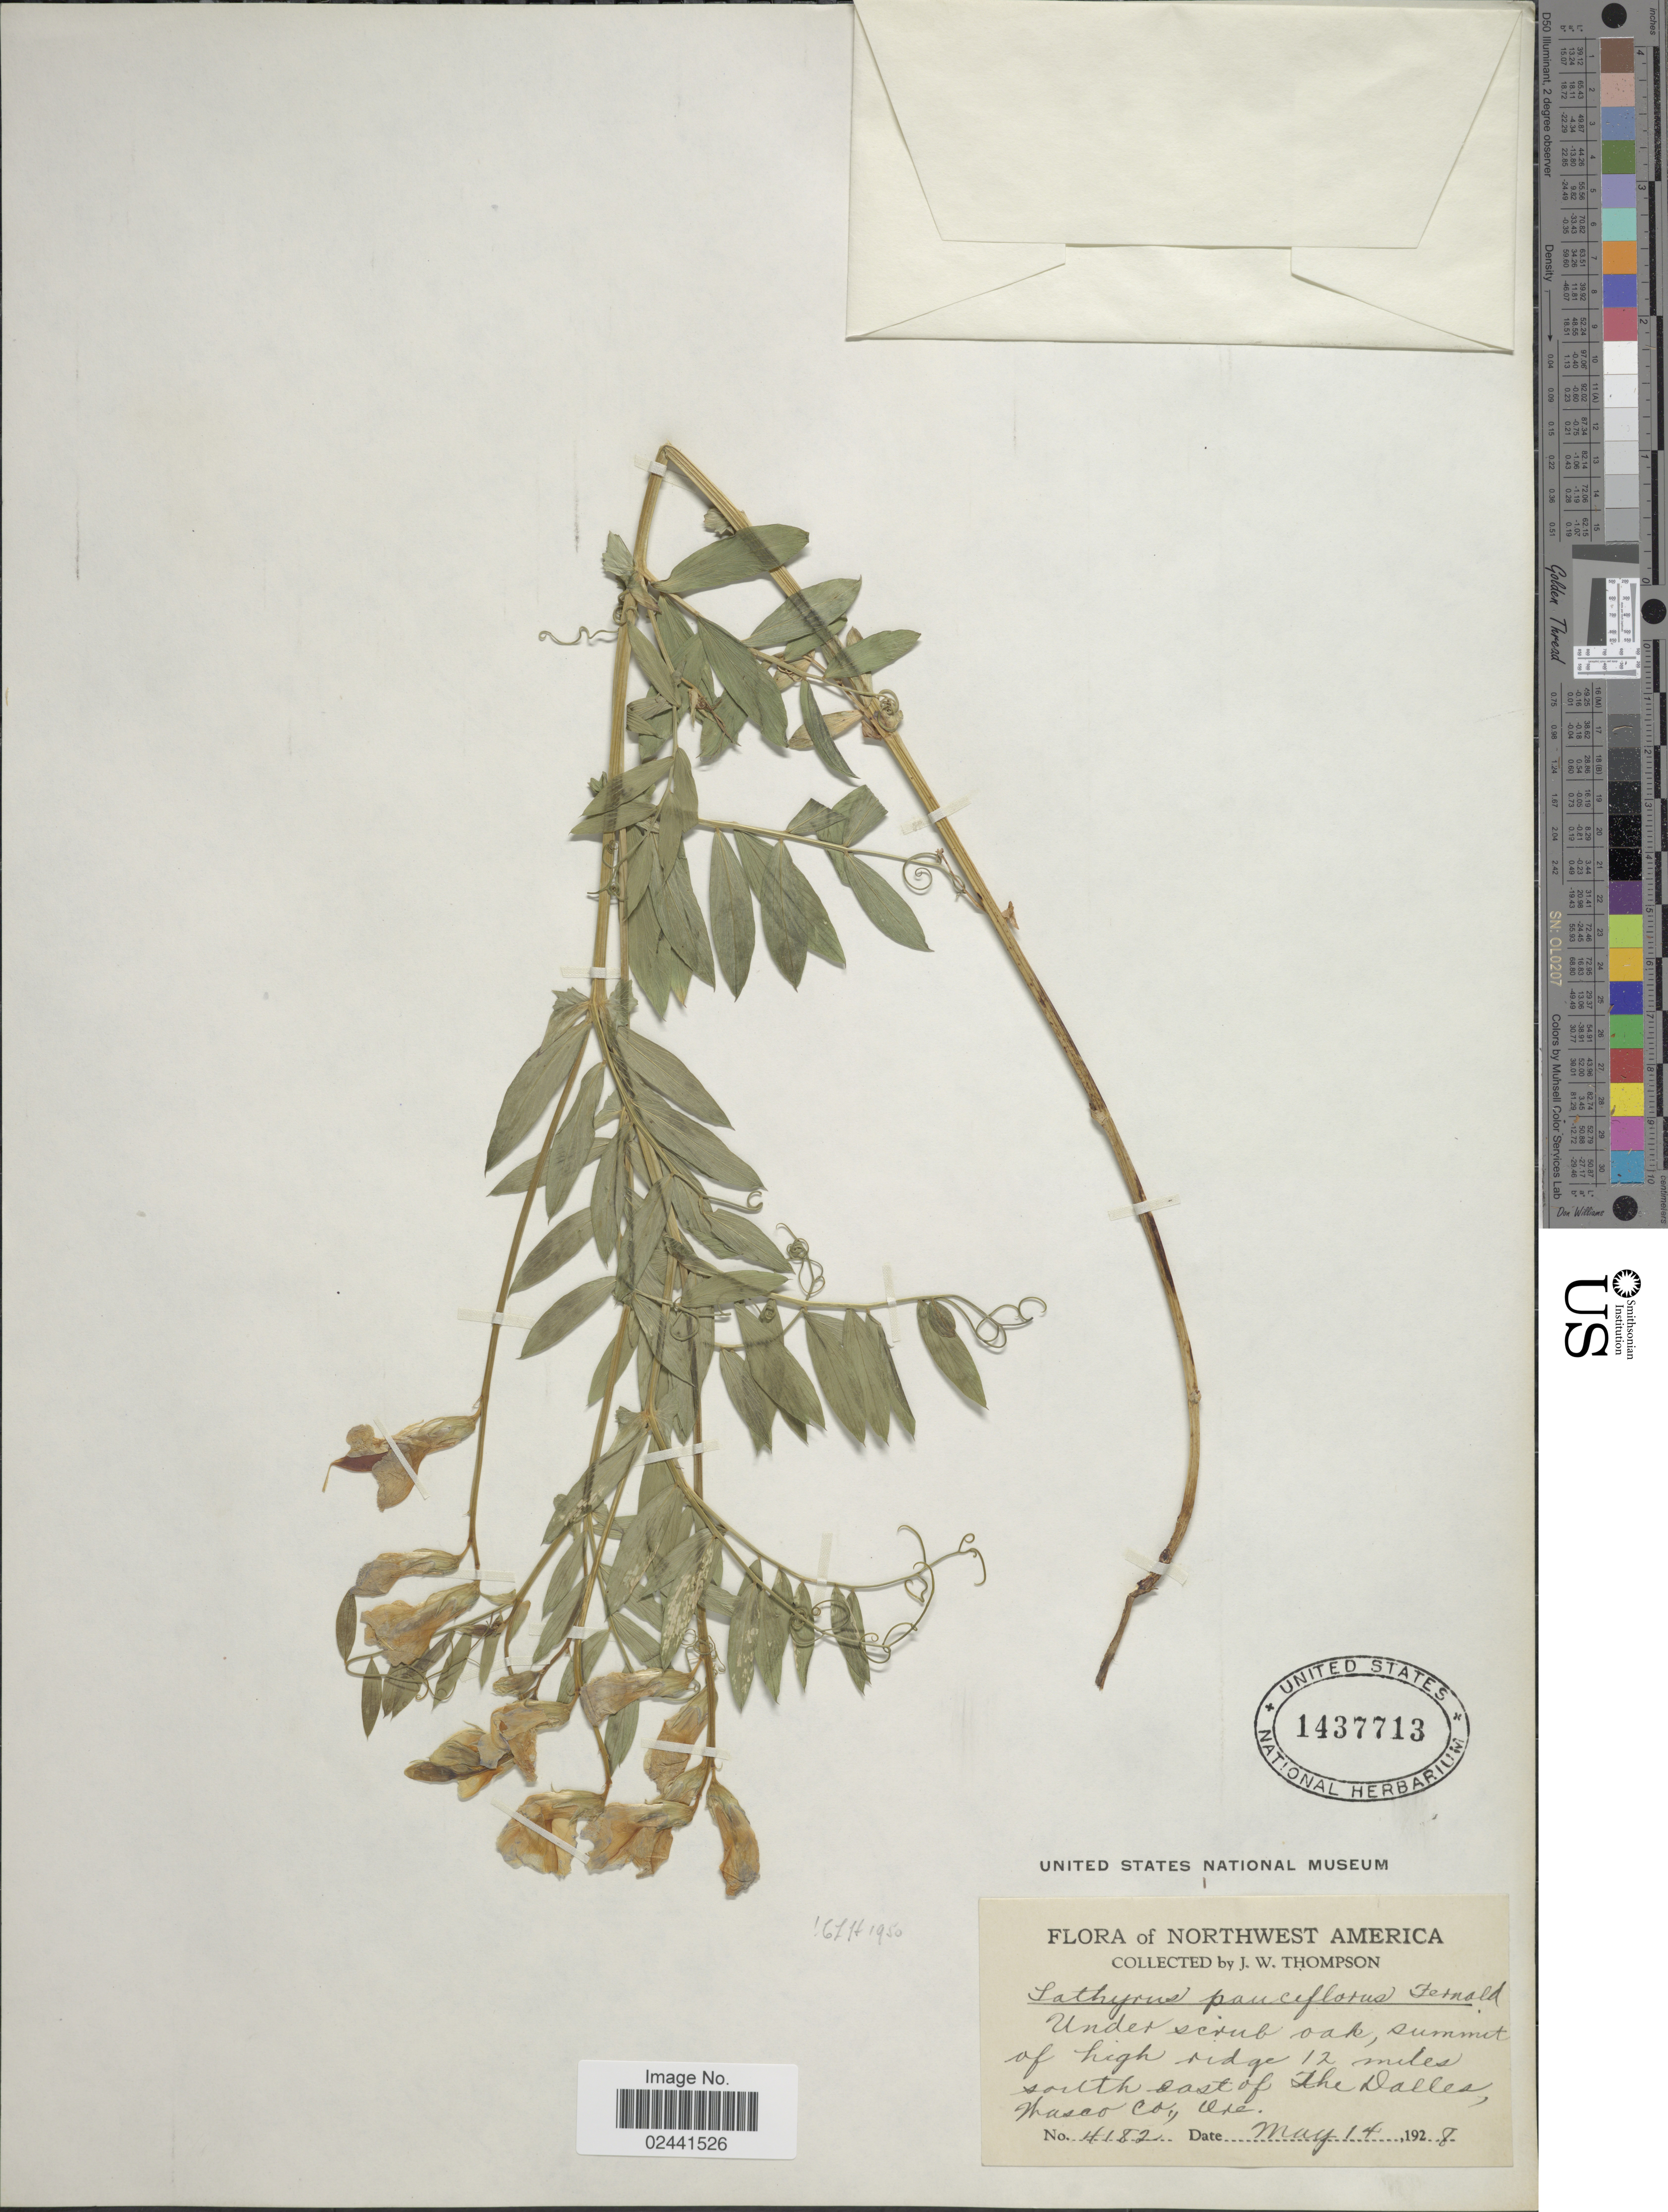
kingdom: Plantae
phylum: Tracheophyta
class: Magnoliopsida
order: Fabales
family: Fabaceae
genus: Lathyrus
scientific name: Lathyrus pauciflorus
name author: Fernald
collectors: J. W. Thompson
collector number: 4182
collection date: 1928-05-14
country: United States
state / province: Oregon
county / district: Wasco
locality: Under scrub oak, summit of high ridge 12 miles south east of The Dalles, Wasco Co.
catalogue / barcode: US 1437713